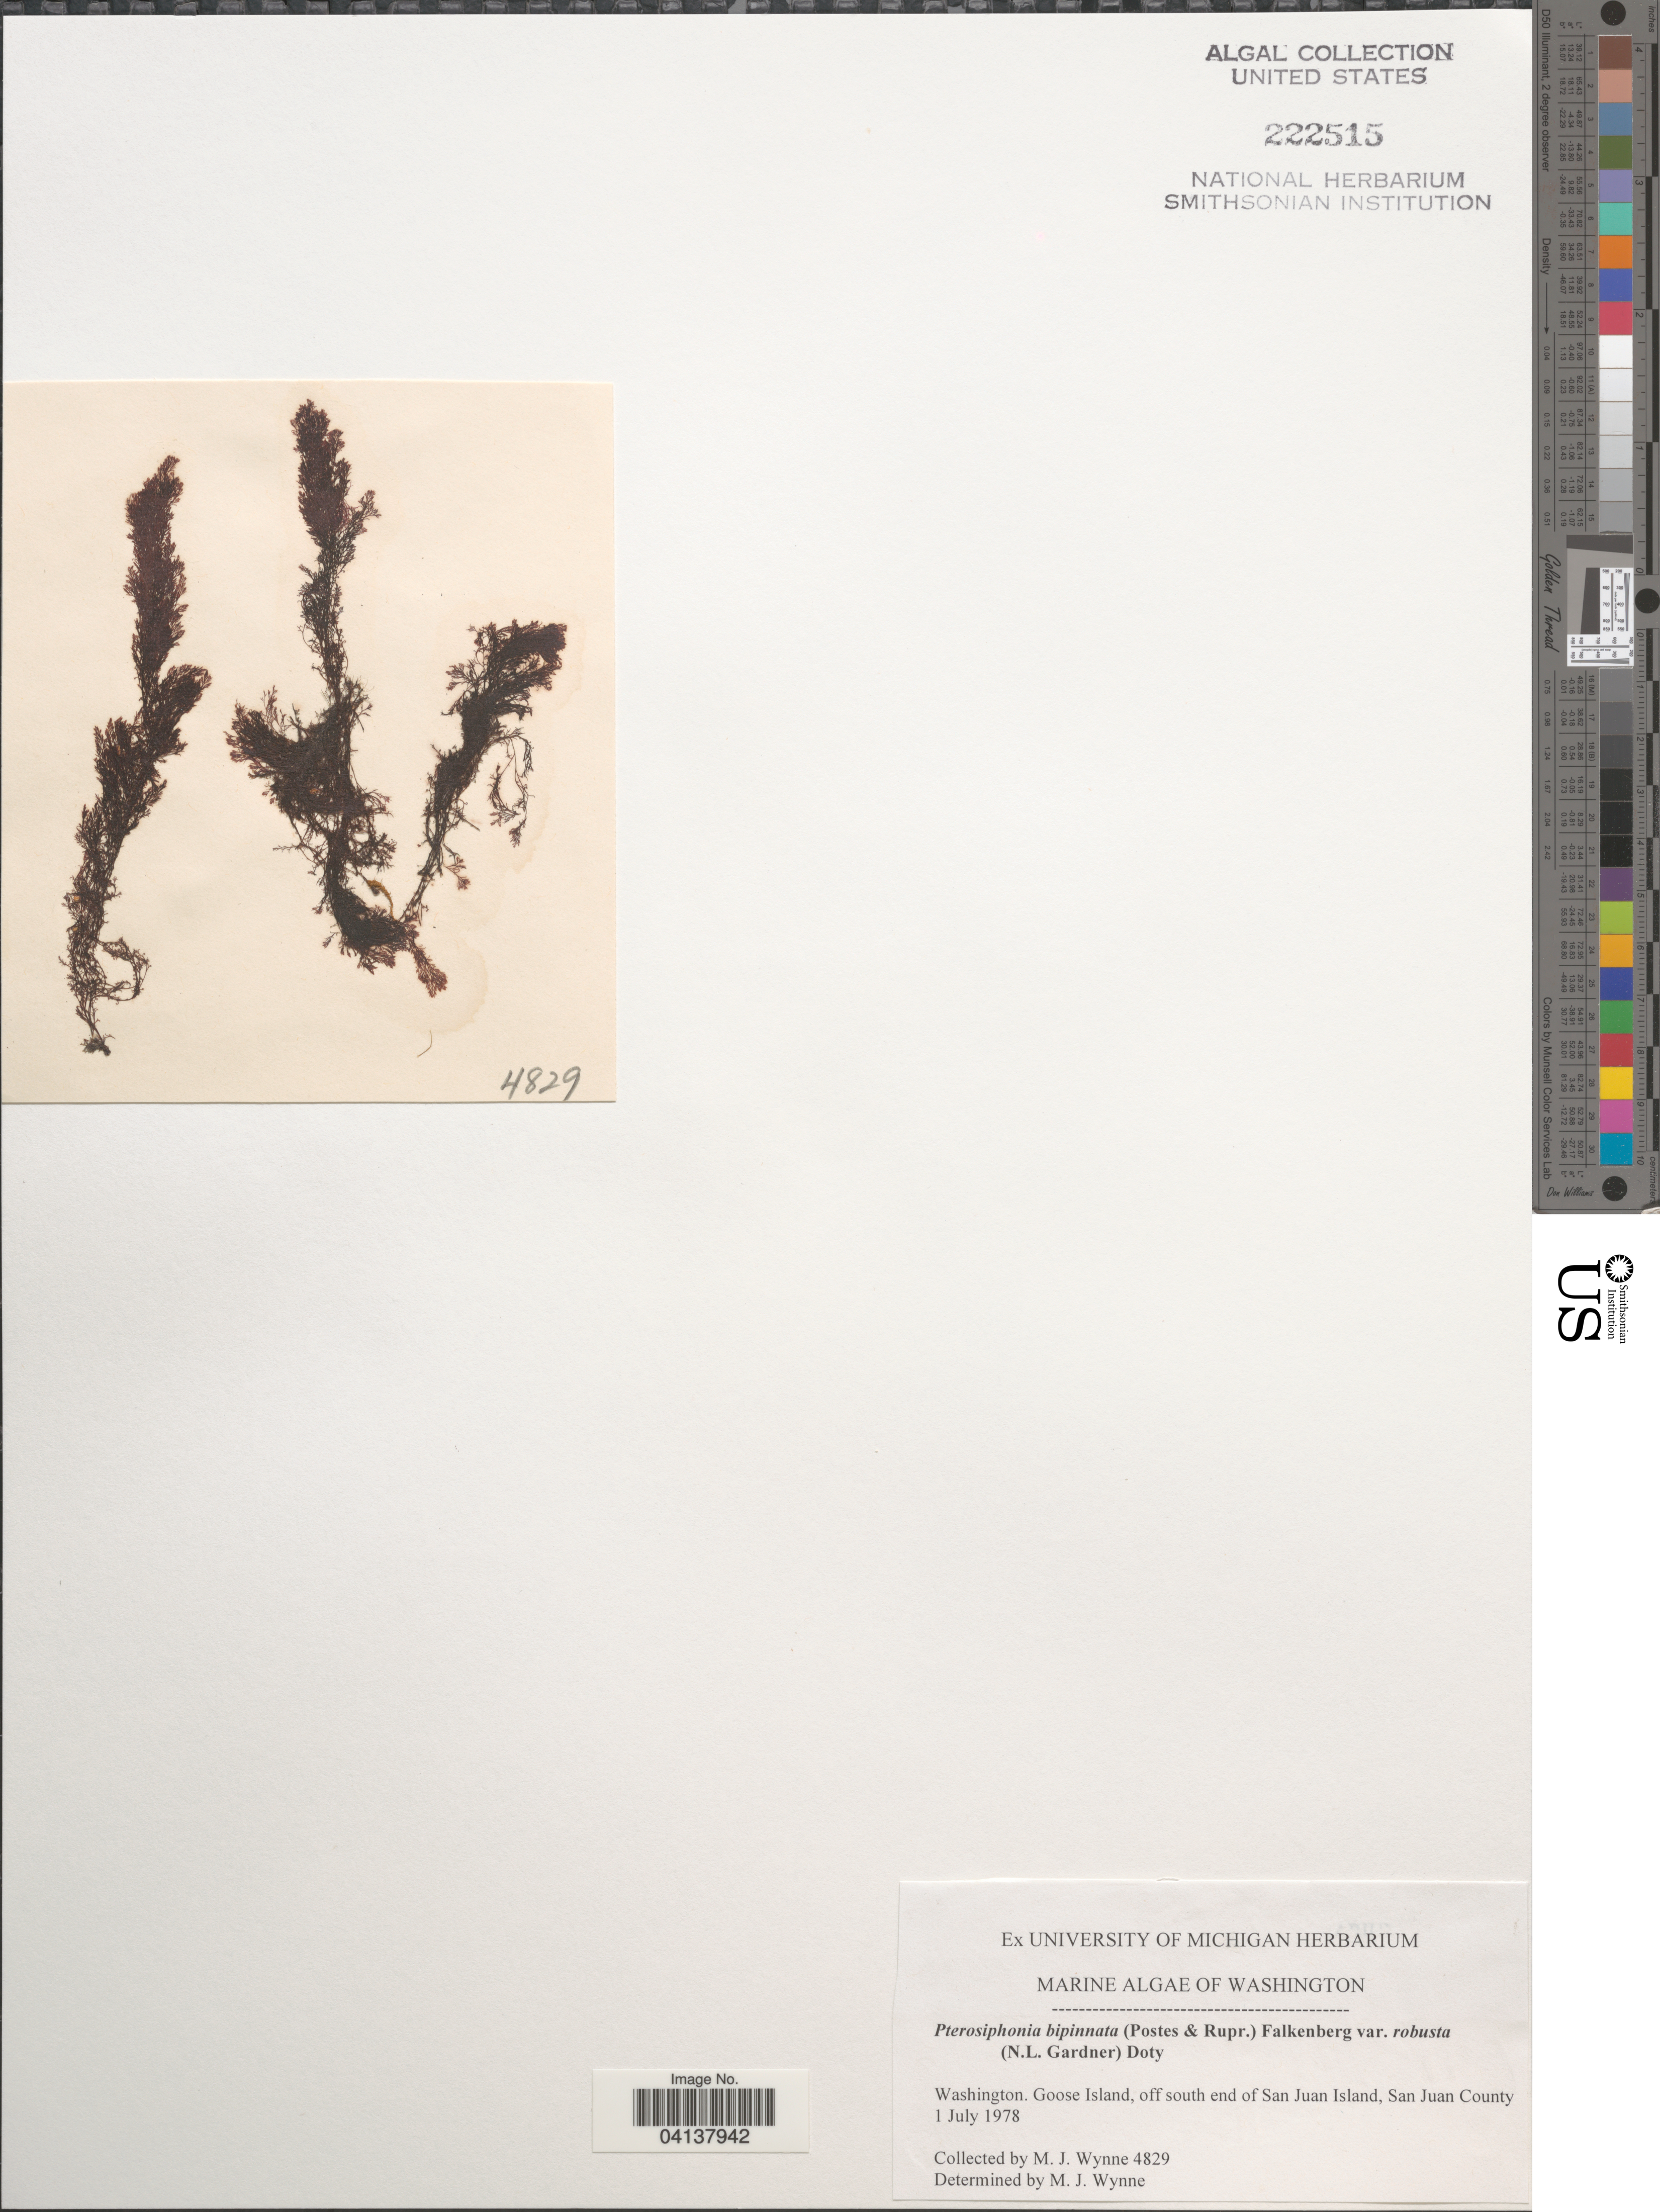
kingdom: Plantae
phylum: Rhodophyta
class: Florideophyceae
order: Ceramiales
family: Rhodomelaceae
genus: Savoiea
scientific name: Savoiea bipinnata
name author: (Postels & Rupr.) M.J. Wynne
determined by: Algae name updating Project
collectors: M.J. Wynne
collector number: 4829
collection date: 1978-07-01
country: United States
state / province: Washington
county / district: San Juan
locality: Goose Island, off south end of San Juan Island, San Juan County.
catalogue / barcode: US 222515